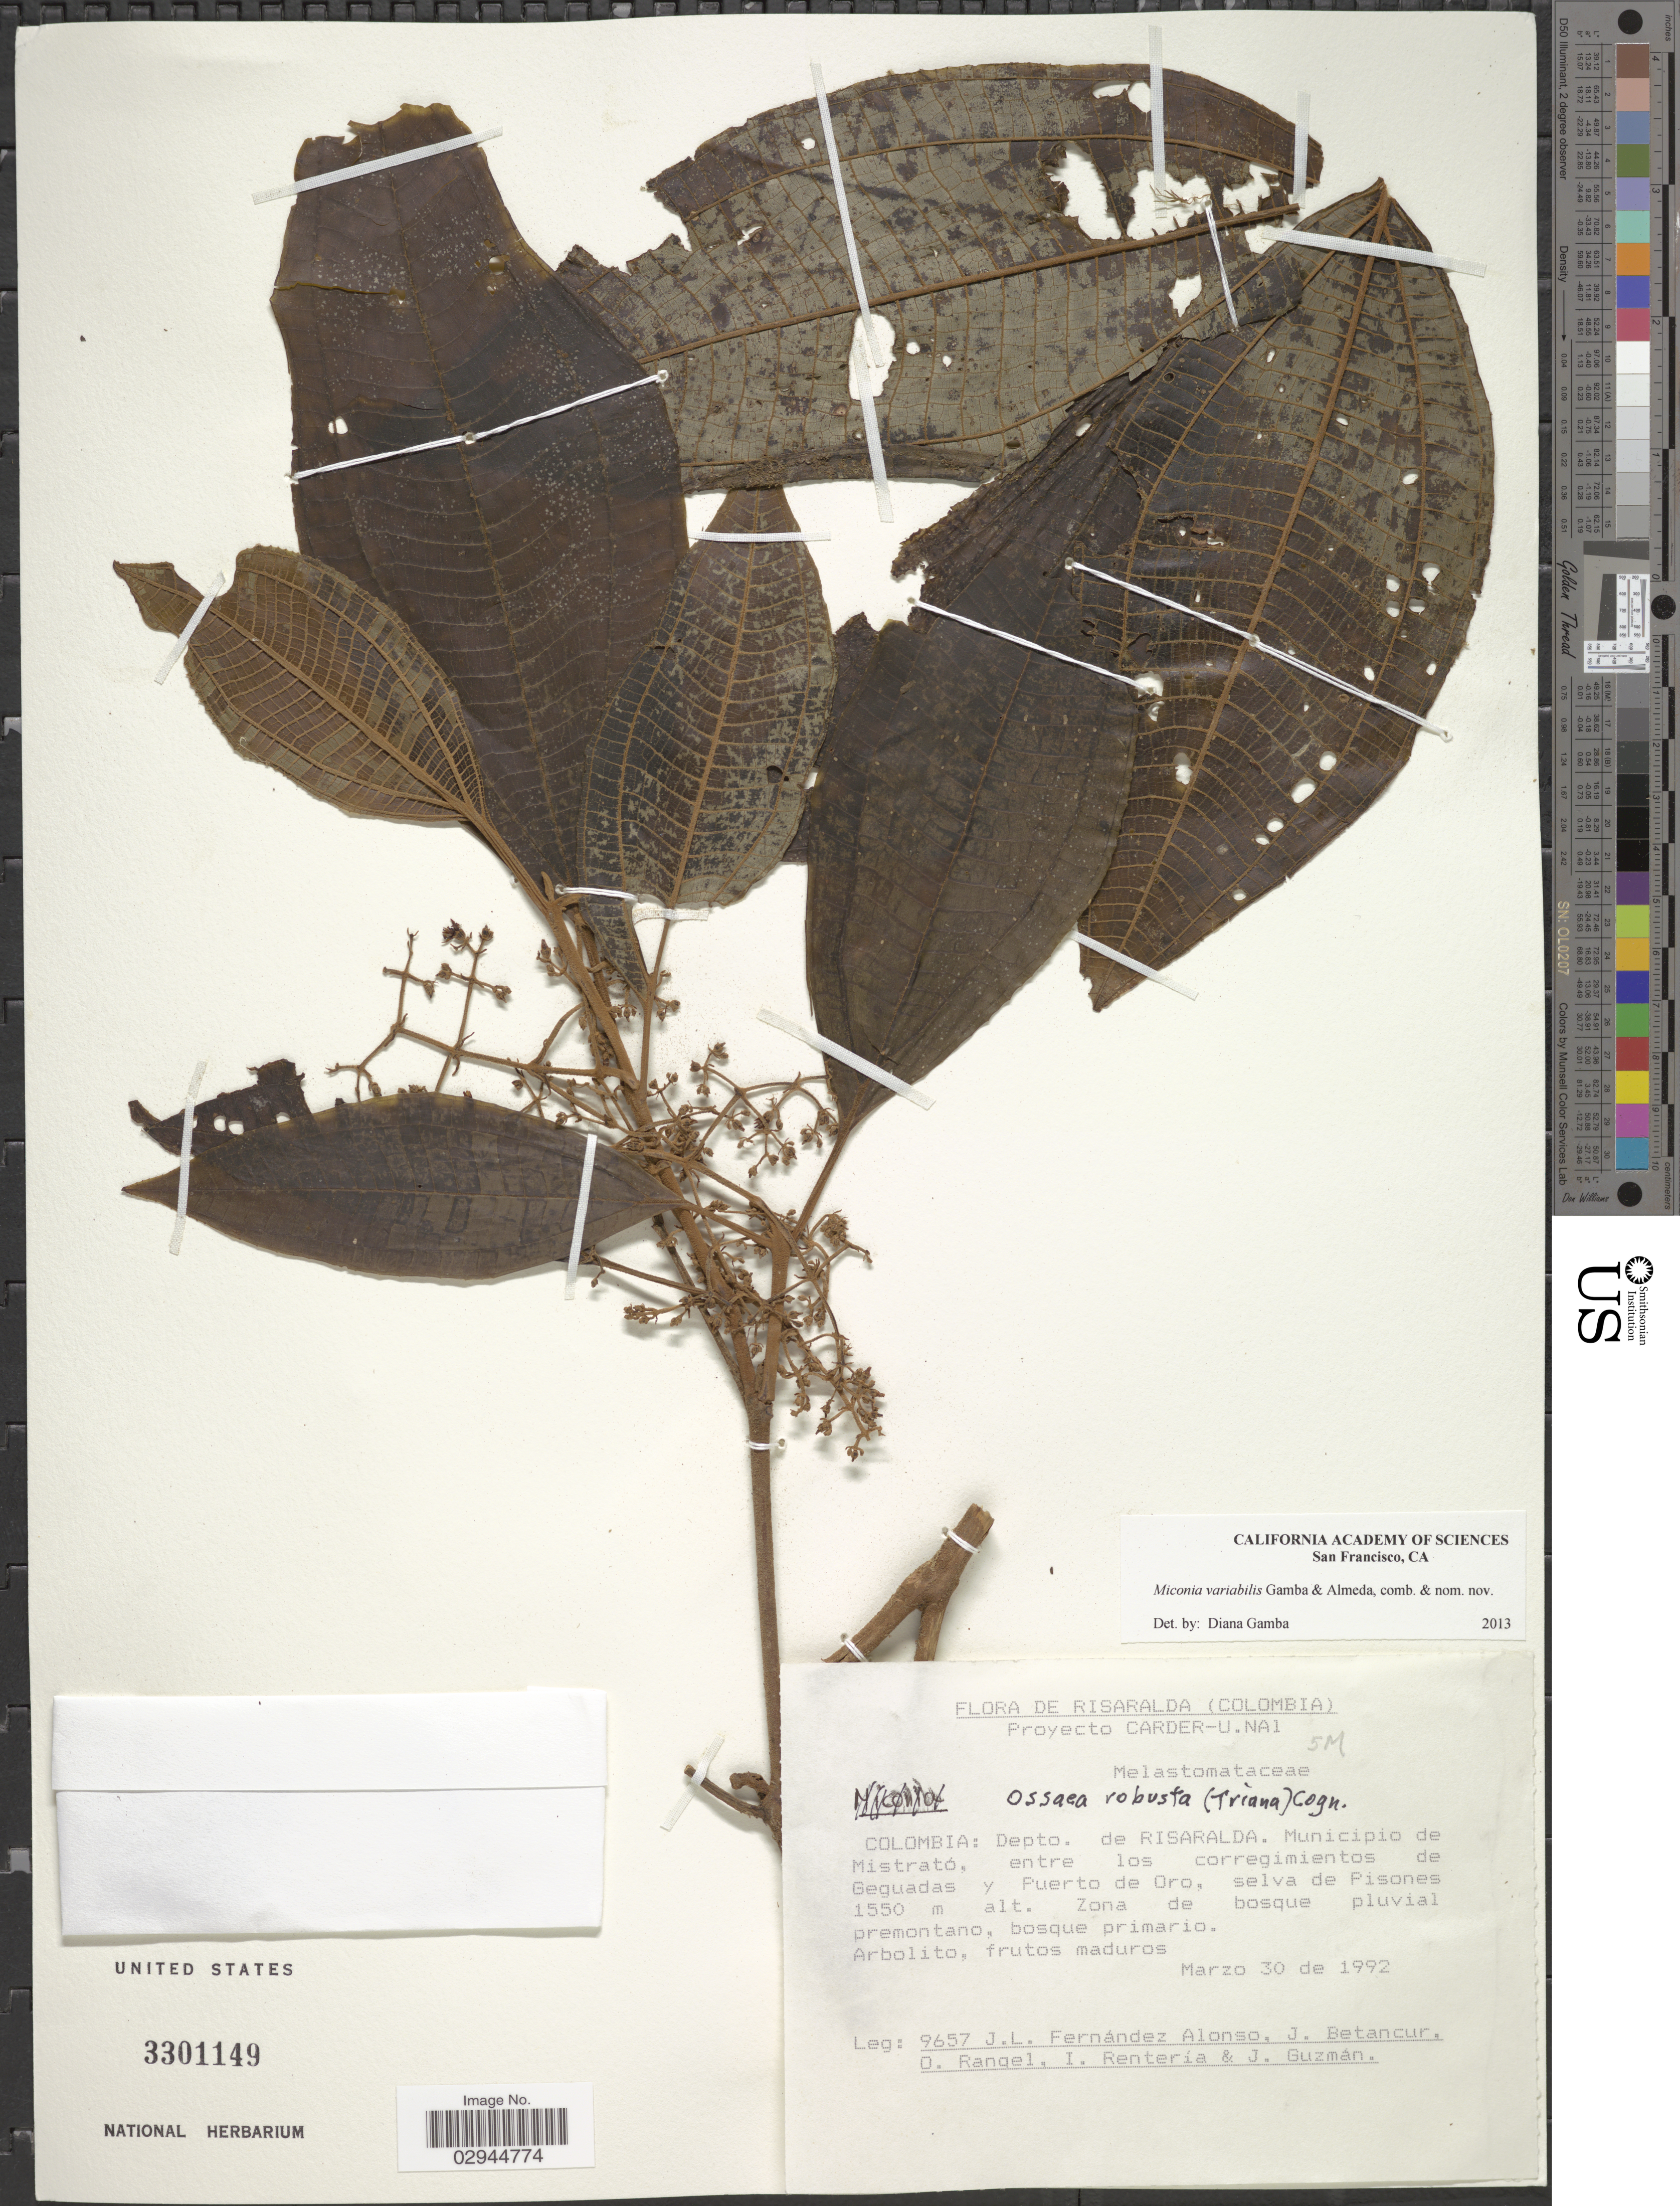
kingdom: Plantae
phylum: Tracheophyta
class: Magnoliopsida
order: Myrtales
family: Melastomataceae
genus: Miconia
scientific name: Miconia variabilis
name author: Gamba & Almeda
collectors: J. L. Fernández-Alonso, J. Betancur, O. Rangel, I. Renteria & J. Guzman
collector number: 9657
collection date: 1992-03-30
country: Colombia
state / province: Risaralda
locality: Depto. de Risaralda. Municipio de Mistrató, entre los corregimientos de Geguadas y Puerto de Oro.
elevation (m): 1550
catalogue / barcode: US 3301149